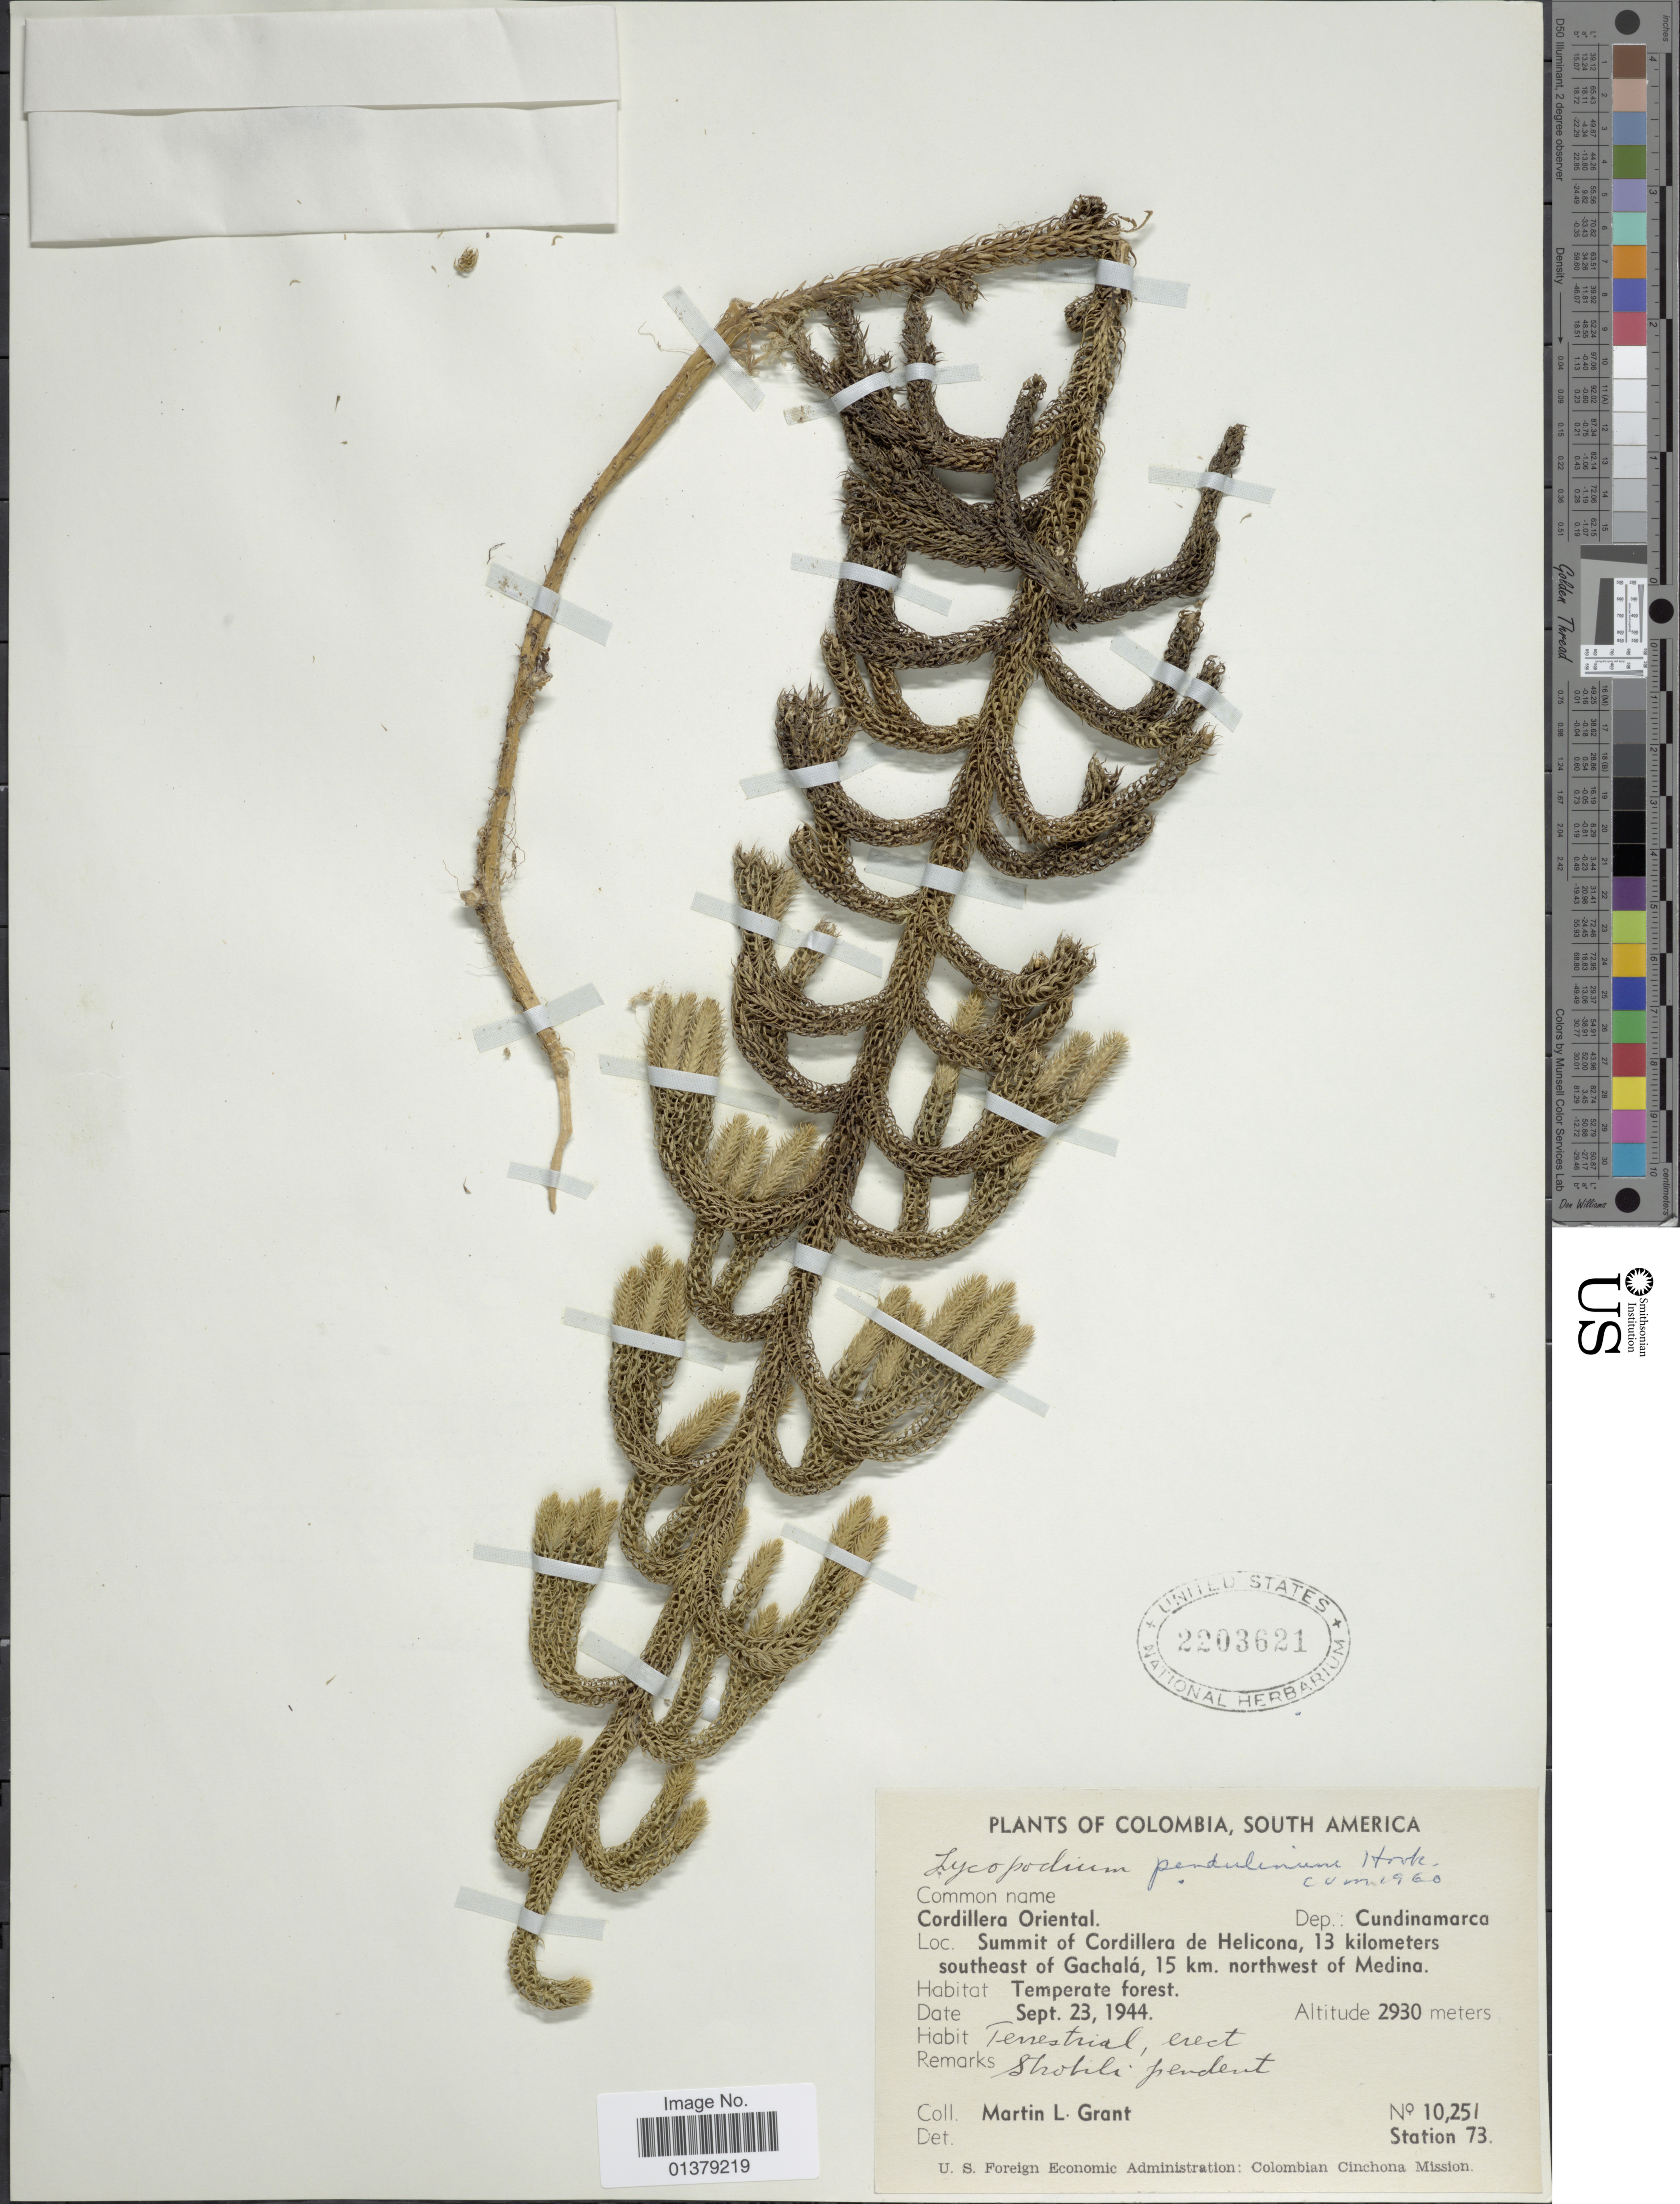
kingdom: Plantae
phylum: Tracheophyta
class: Lycopodiopsida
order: Lycopodiales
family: Lycopodiaceae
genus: Palhinhaea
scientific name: Palhinhaea pendulina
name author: (Hook.) Holub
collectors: M. L. Grant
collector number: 10251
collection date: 1944-09-23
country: Colombia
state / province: Cundinamarca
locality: South America, Summit of Cordillera de Helicona, 13 kilometers southeast of Gachalá, 15 km. northwest of medina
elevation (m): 2930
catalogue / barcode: US 2203621